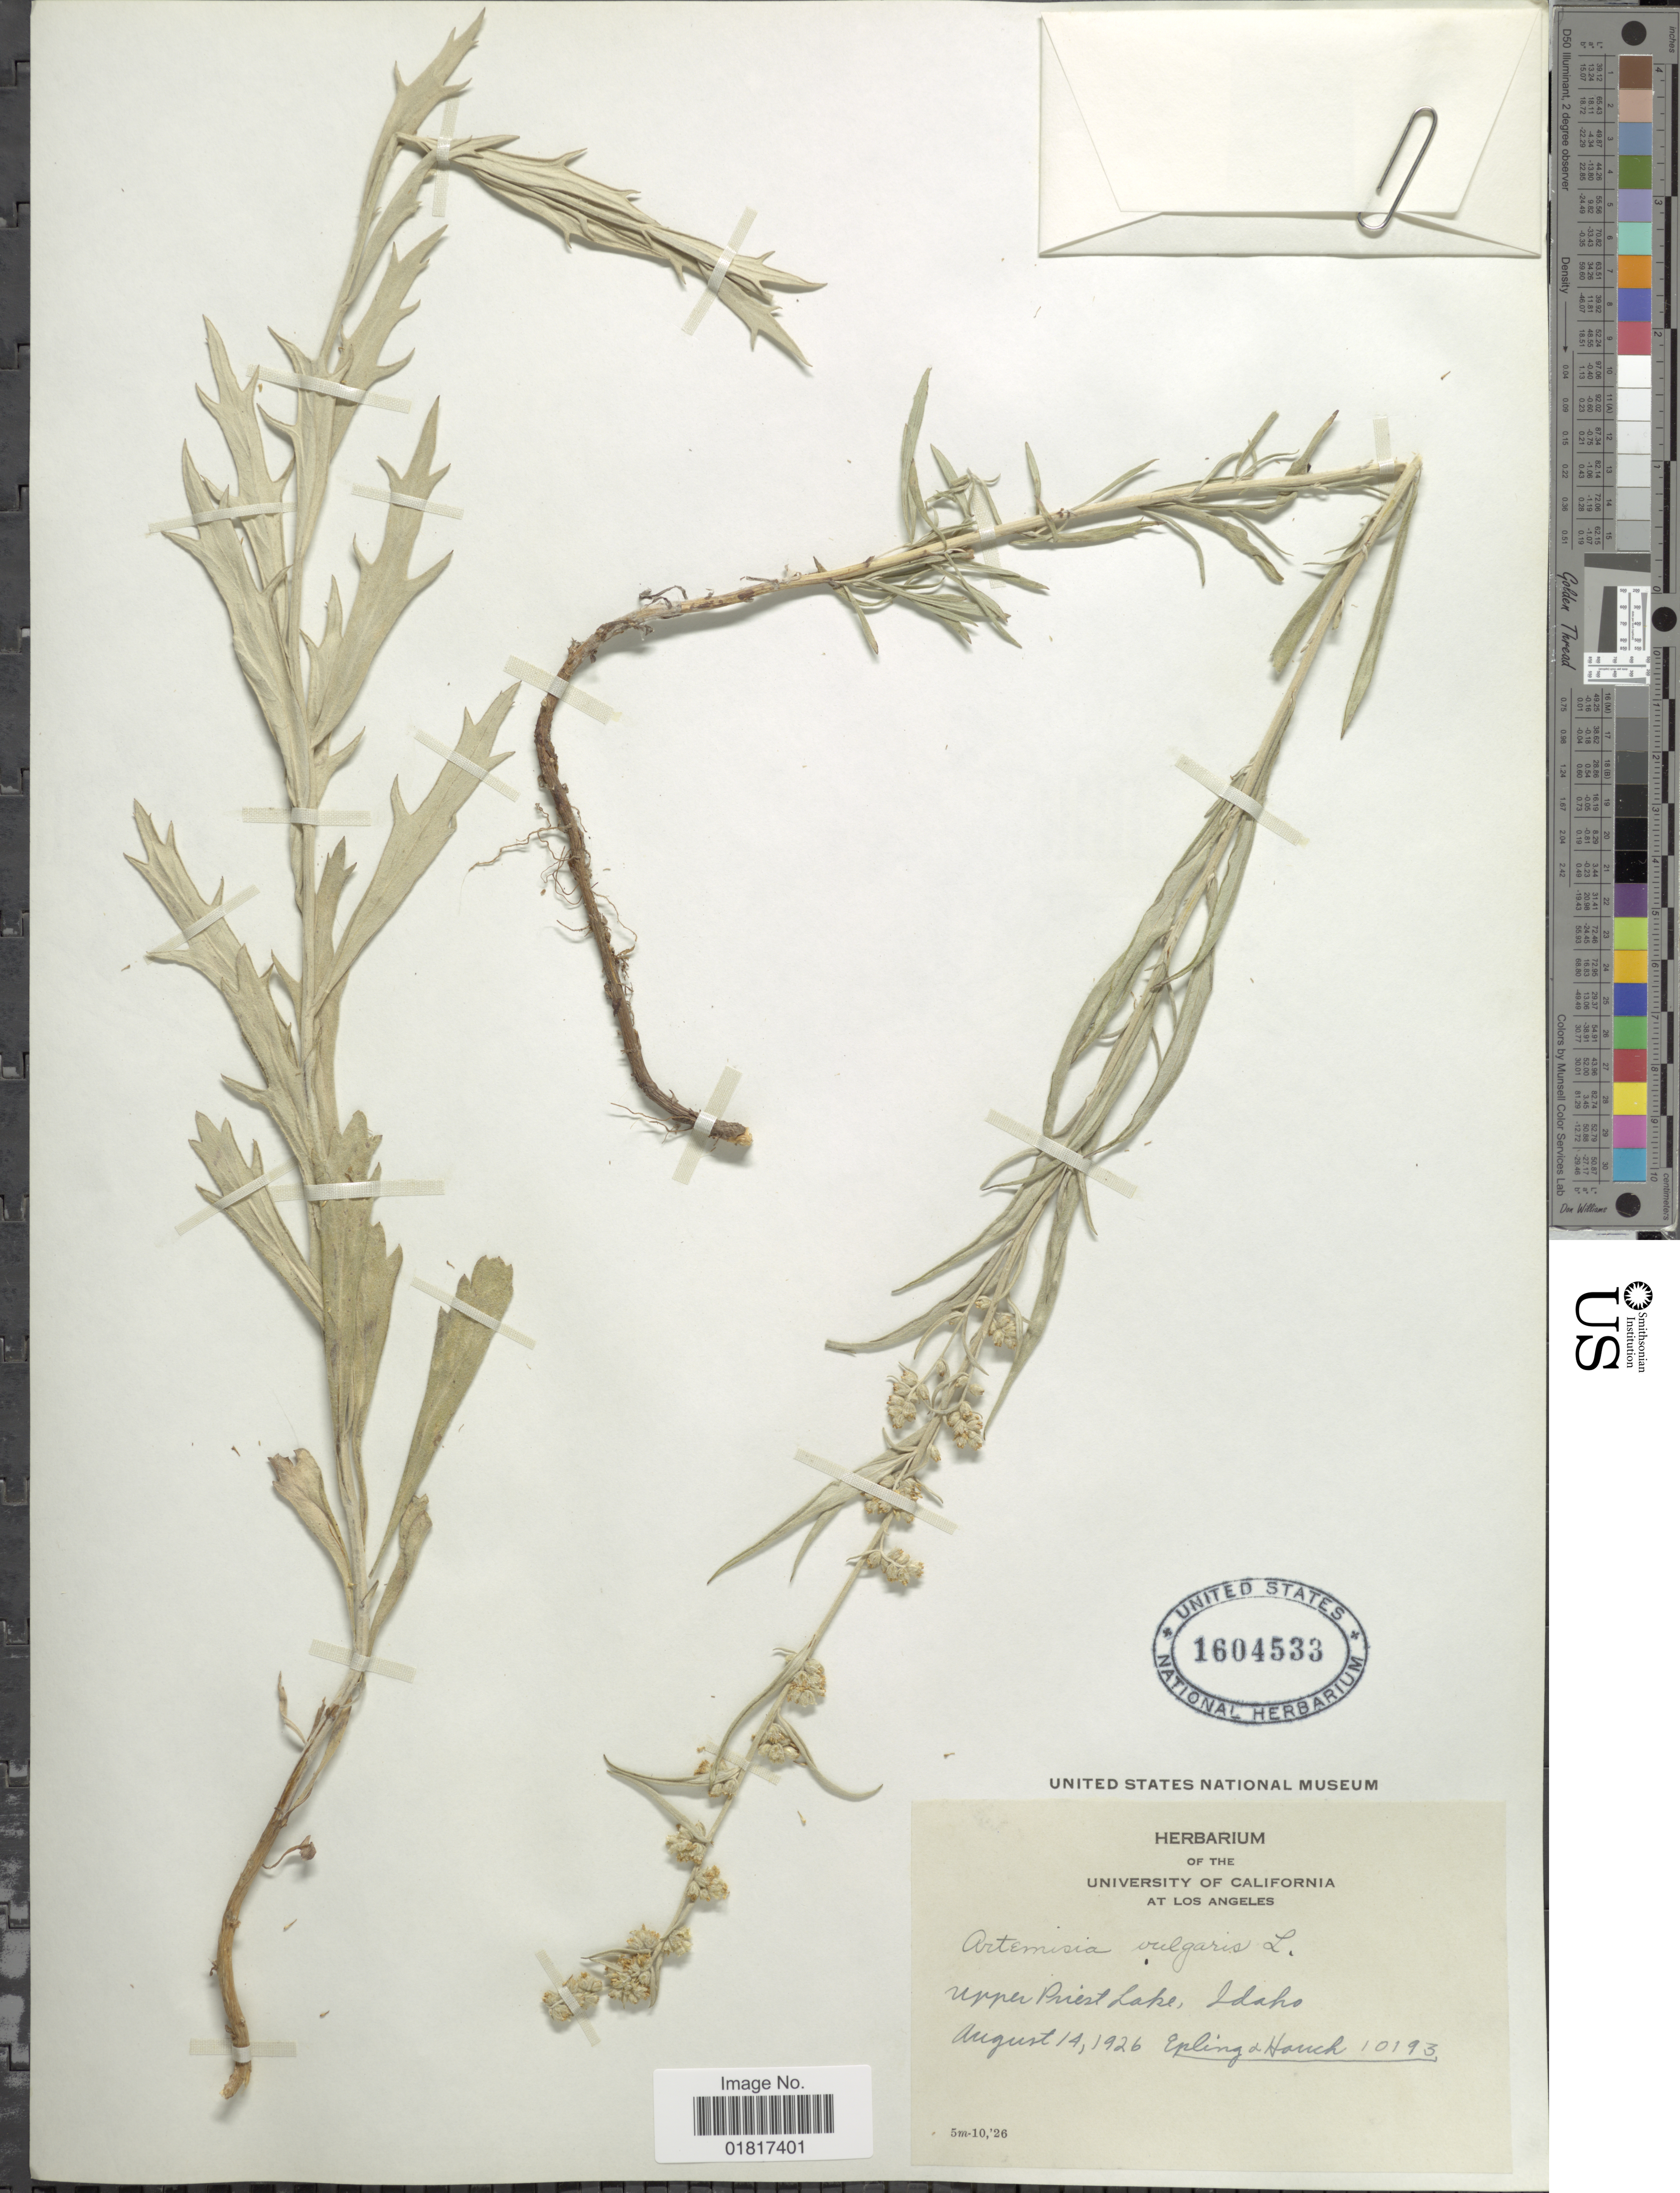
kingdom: Plantae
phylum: Tracheophyta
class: Magnoliopsida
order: Asterales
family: Asteraceae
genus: Artemisia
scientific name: Artemisia vulgaris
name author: L.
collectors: -- Epling & -. Hauch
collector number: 10193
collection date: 1926-08-14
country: United States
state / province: Idaho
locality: Upper Priest Lake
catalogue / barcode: US 1604533